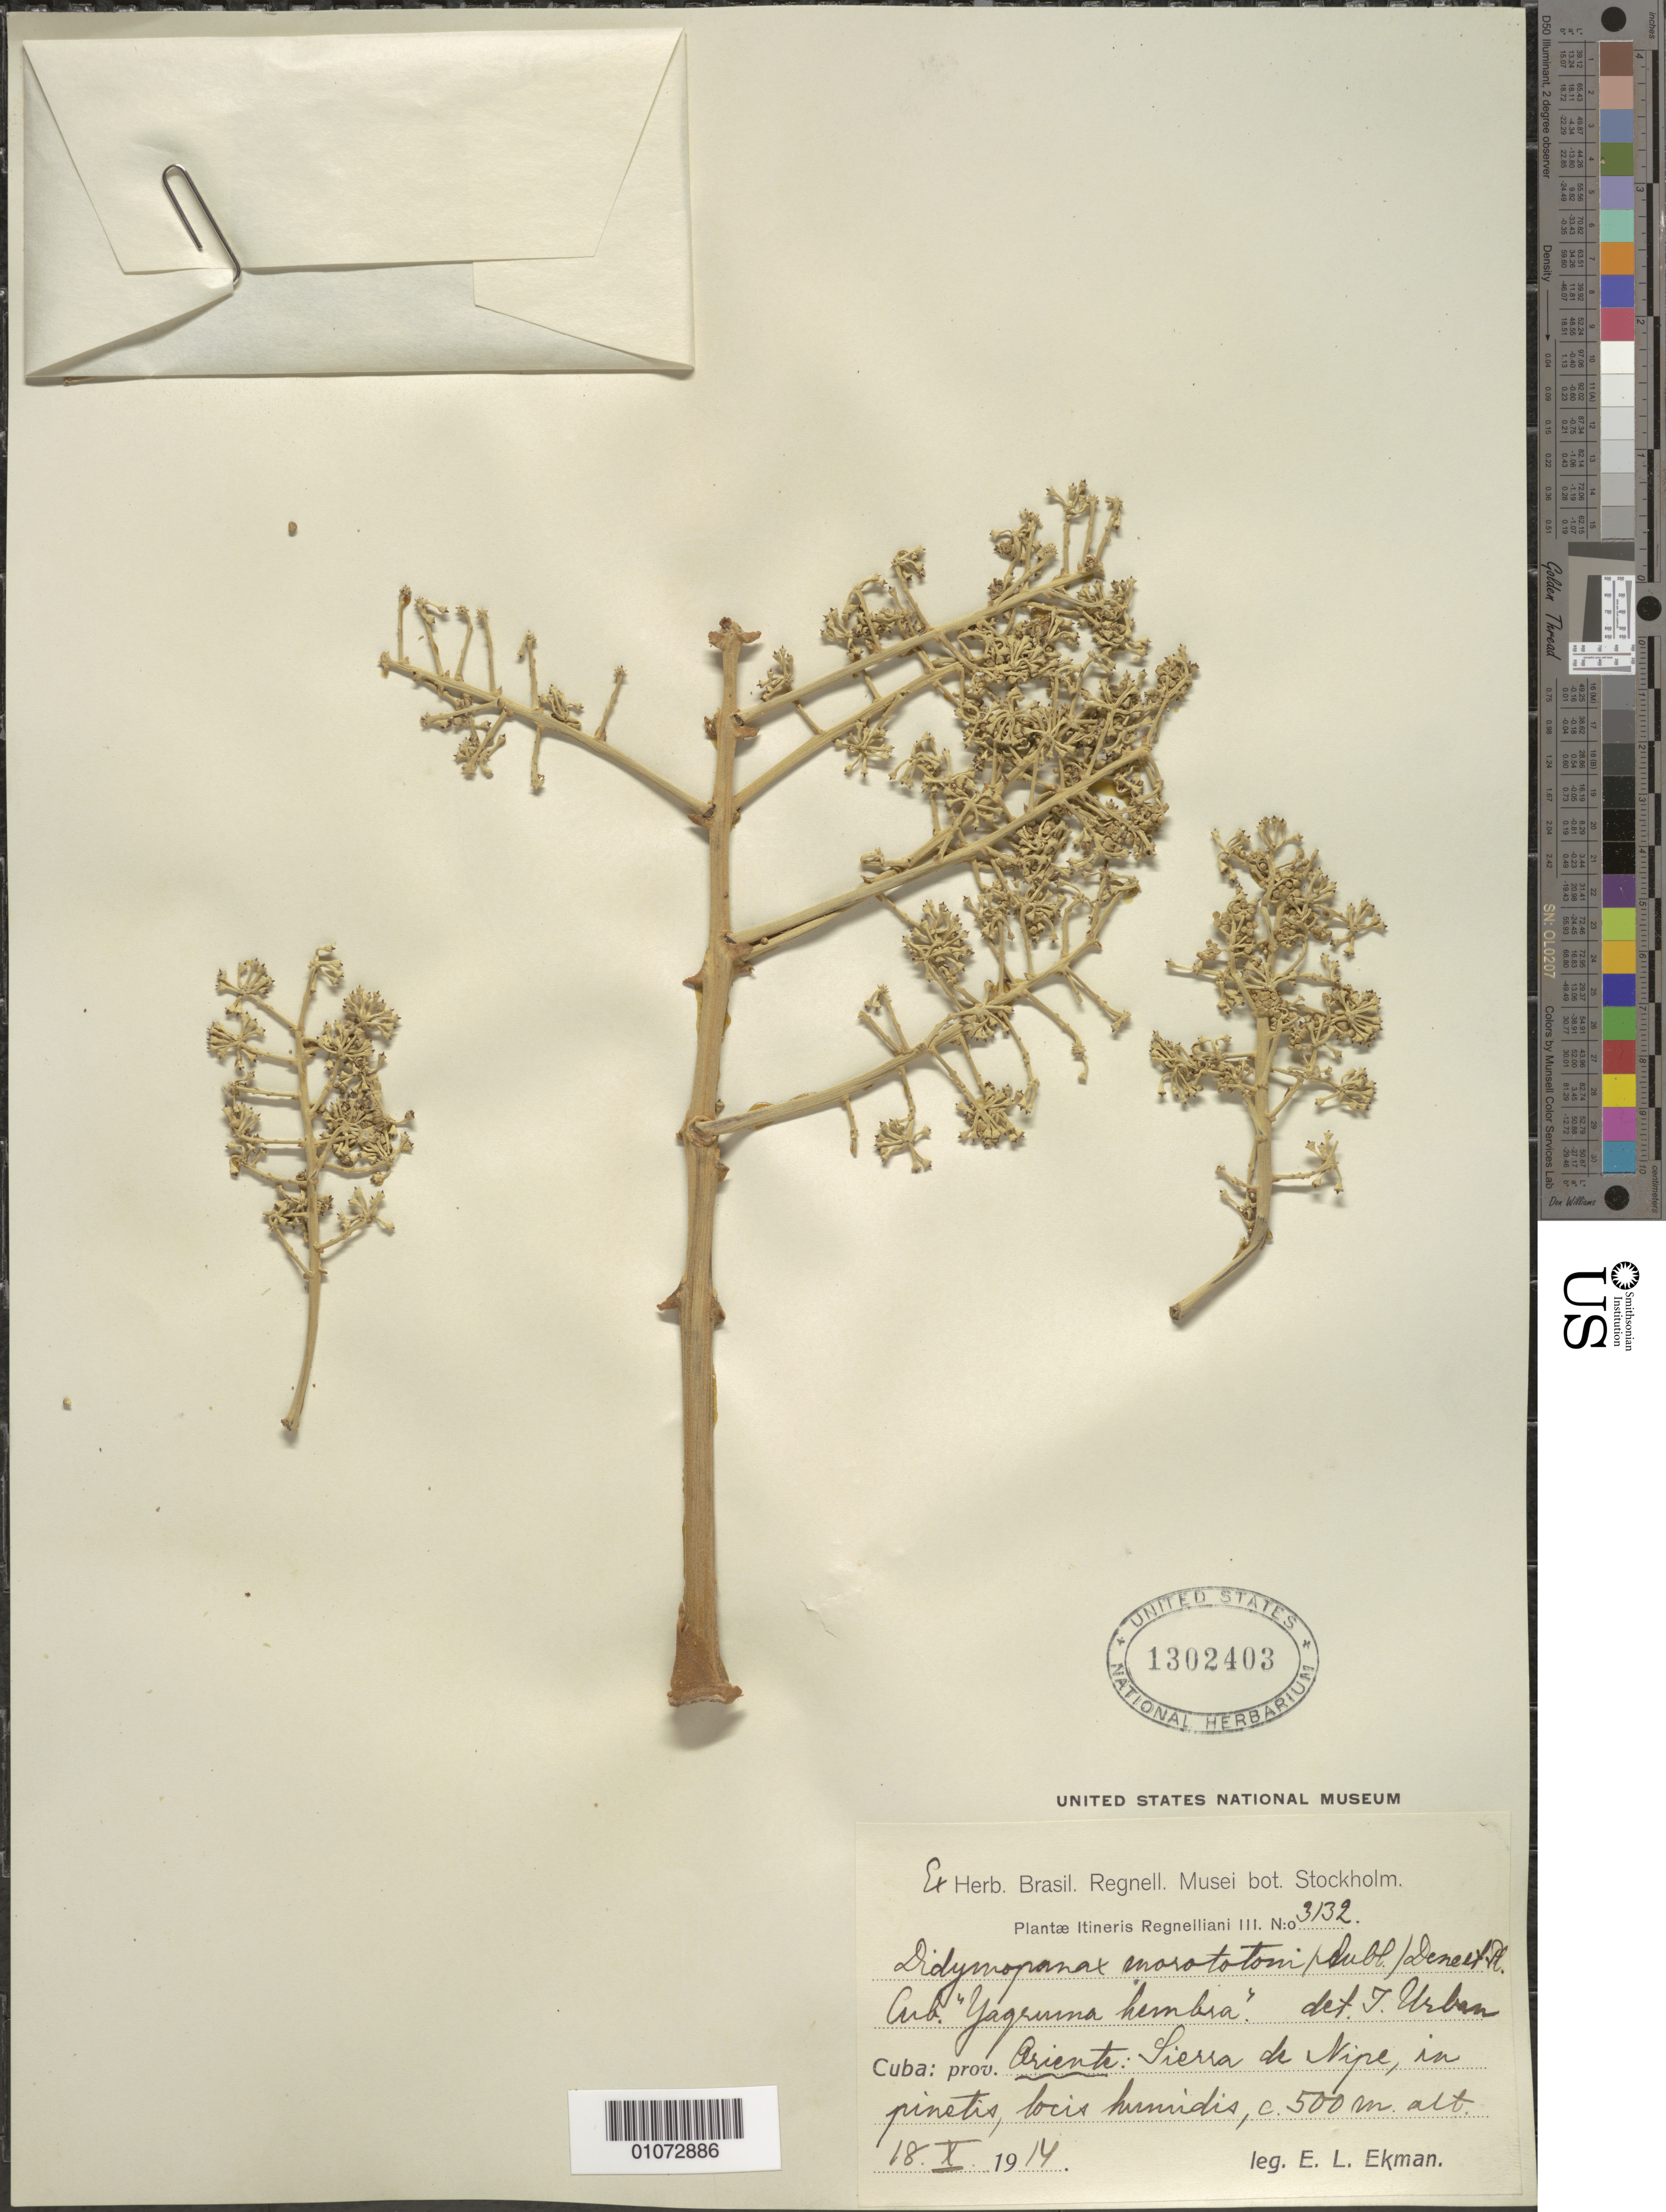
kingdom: Plantae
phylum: Tracheophyta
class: Magnoliopsida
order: Apiales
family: Araliaceae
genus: Didymopanax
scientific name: Didymopanax morototoni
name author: (Aubl.) Decne. & Planch.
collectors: E. L. Ekman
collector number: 3132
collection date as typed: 18 Oct 1914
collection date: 1914-10-18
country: Cuba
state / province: Holguín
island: Cuba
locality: Sierra de Nipe in wet places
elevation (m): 500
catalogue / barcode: US 1302403